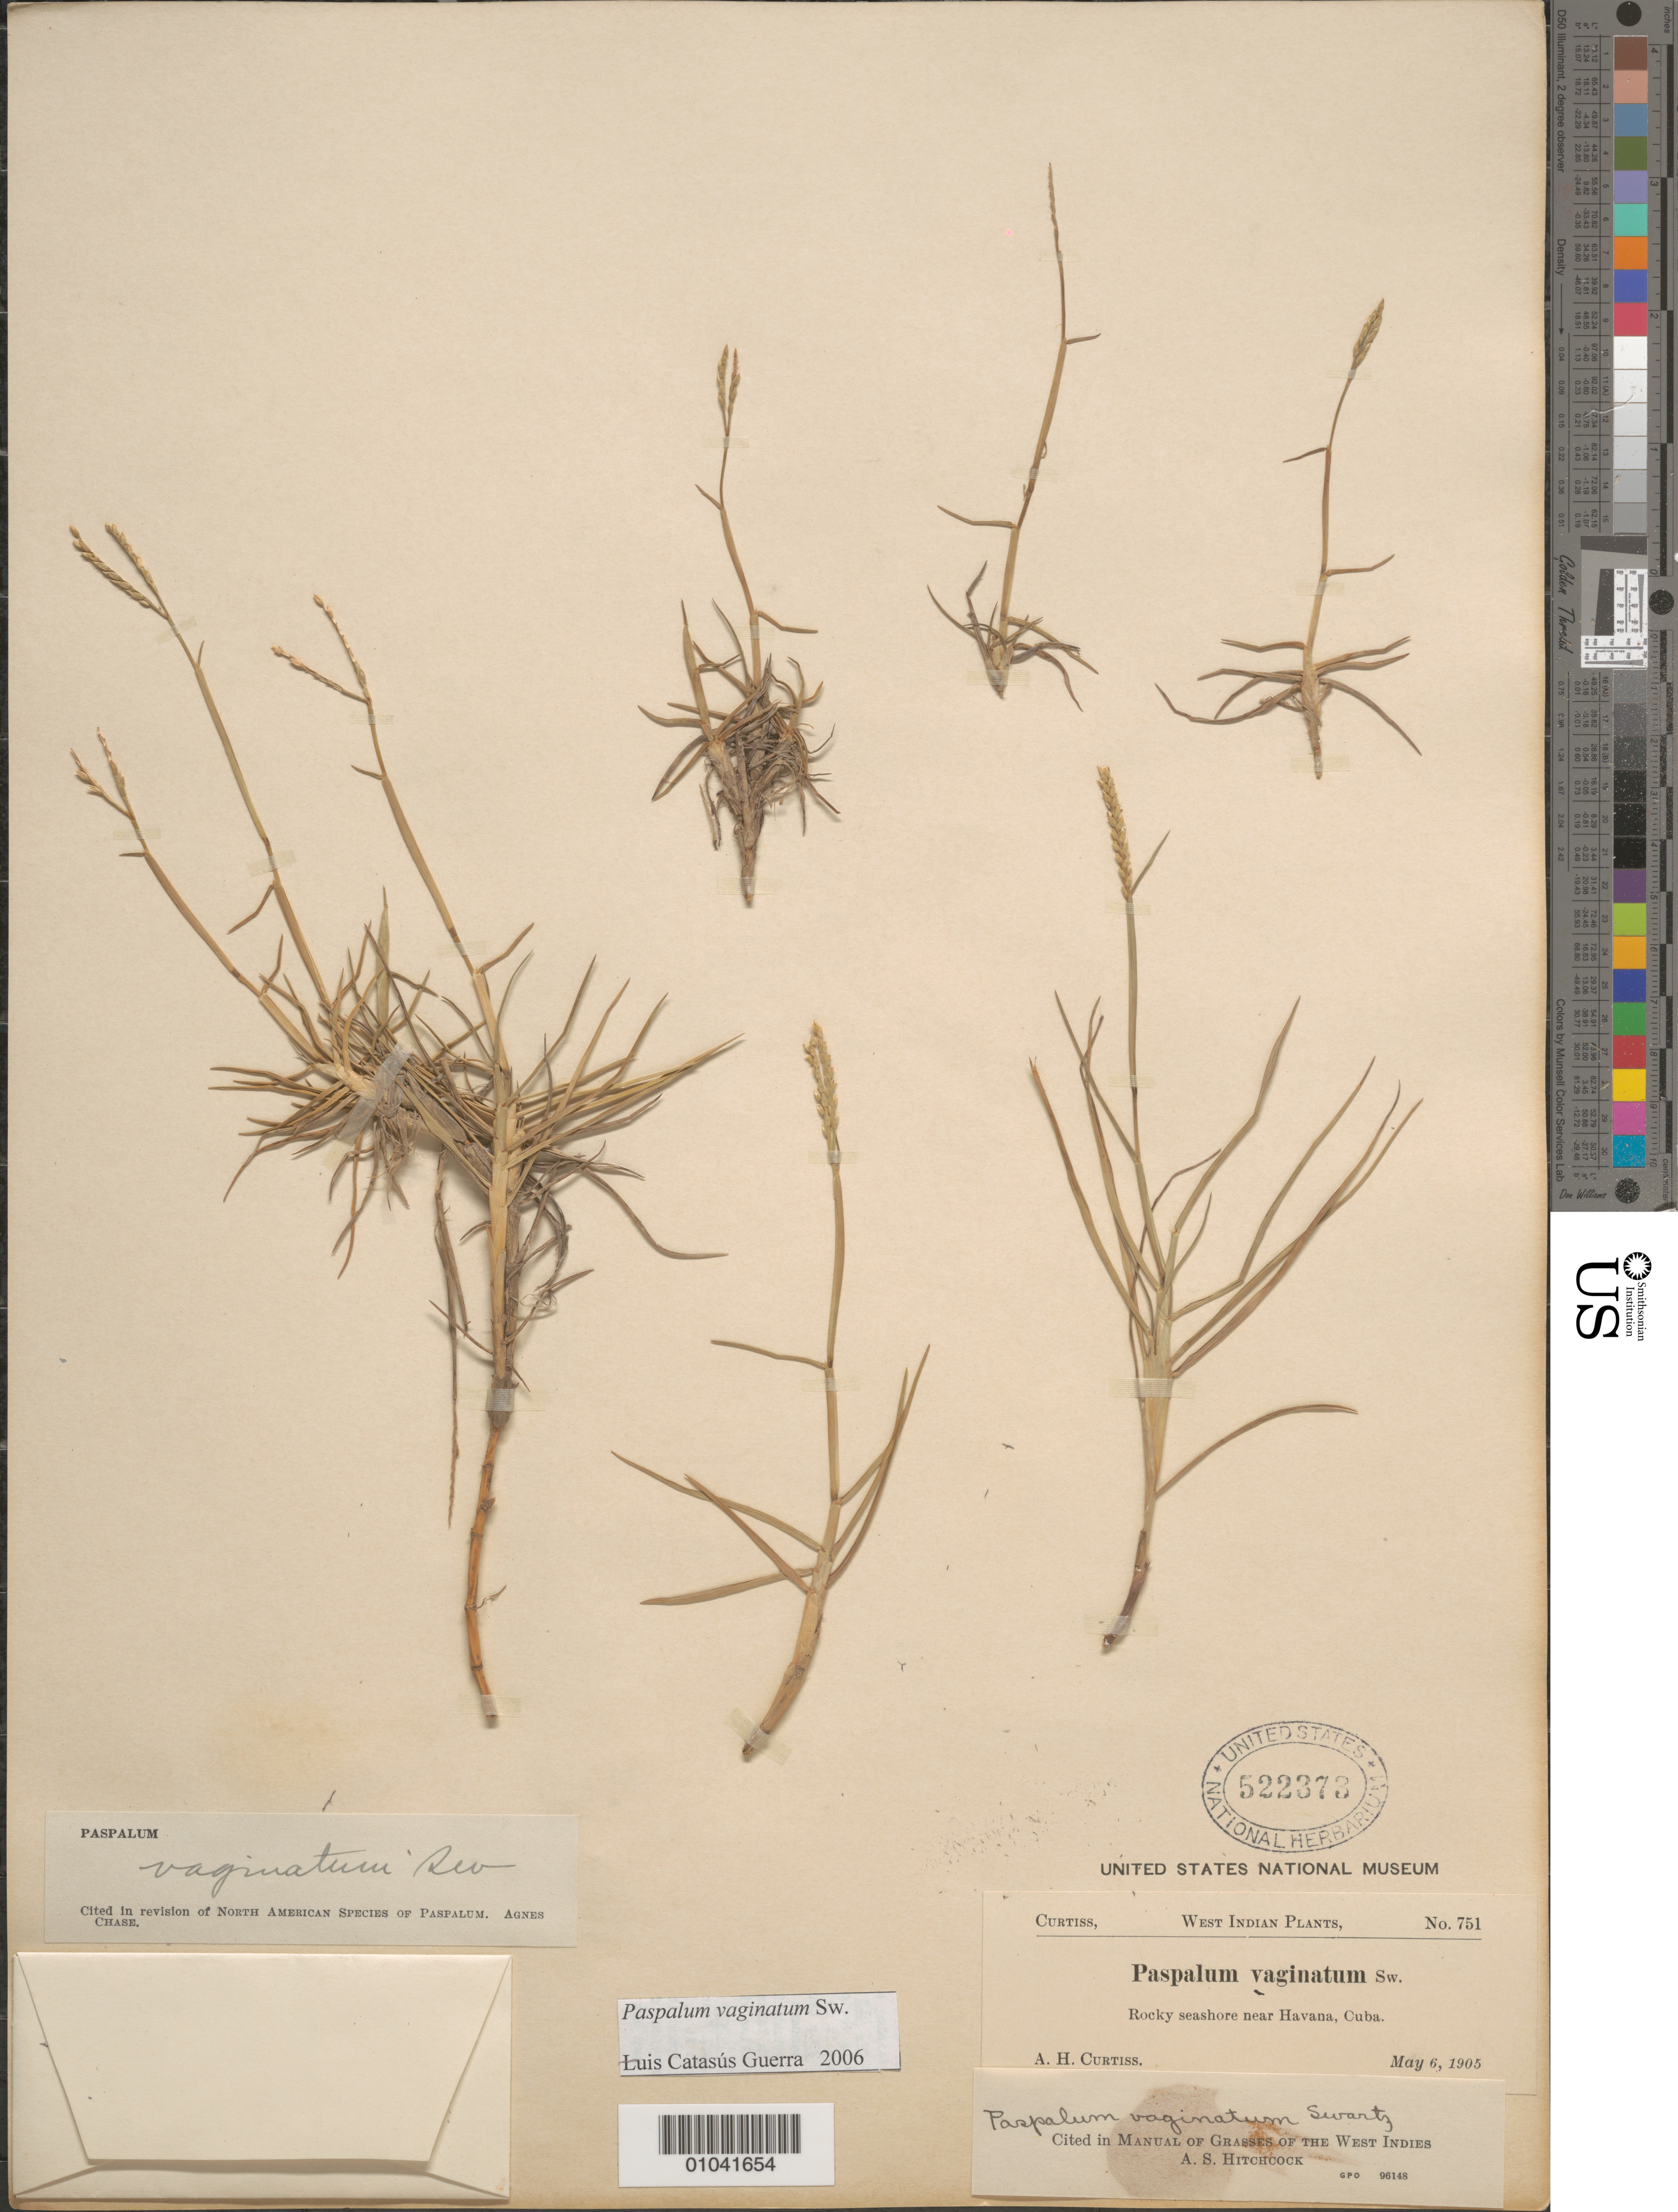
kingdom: Plantae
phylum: Tracheophyta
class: Liliopsida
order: Poales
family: Poaceae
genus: Paspalum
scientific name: Paspalum vaginatum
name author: Sw.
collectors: A. H. Curtiss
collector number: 751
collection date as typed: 06 May 1905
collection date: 1905-05-06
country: Cuba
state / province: La Habana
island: Cuba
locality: La Habana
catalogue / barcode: US 522373